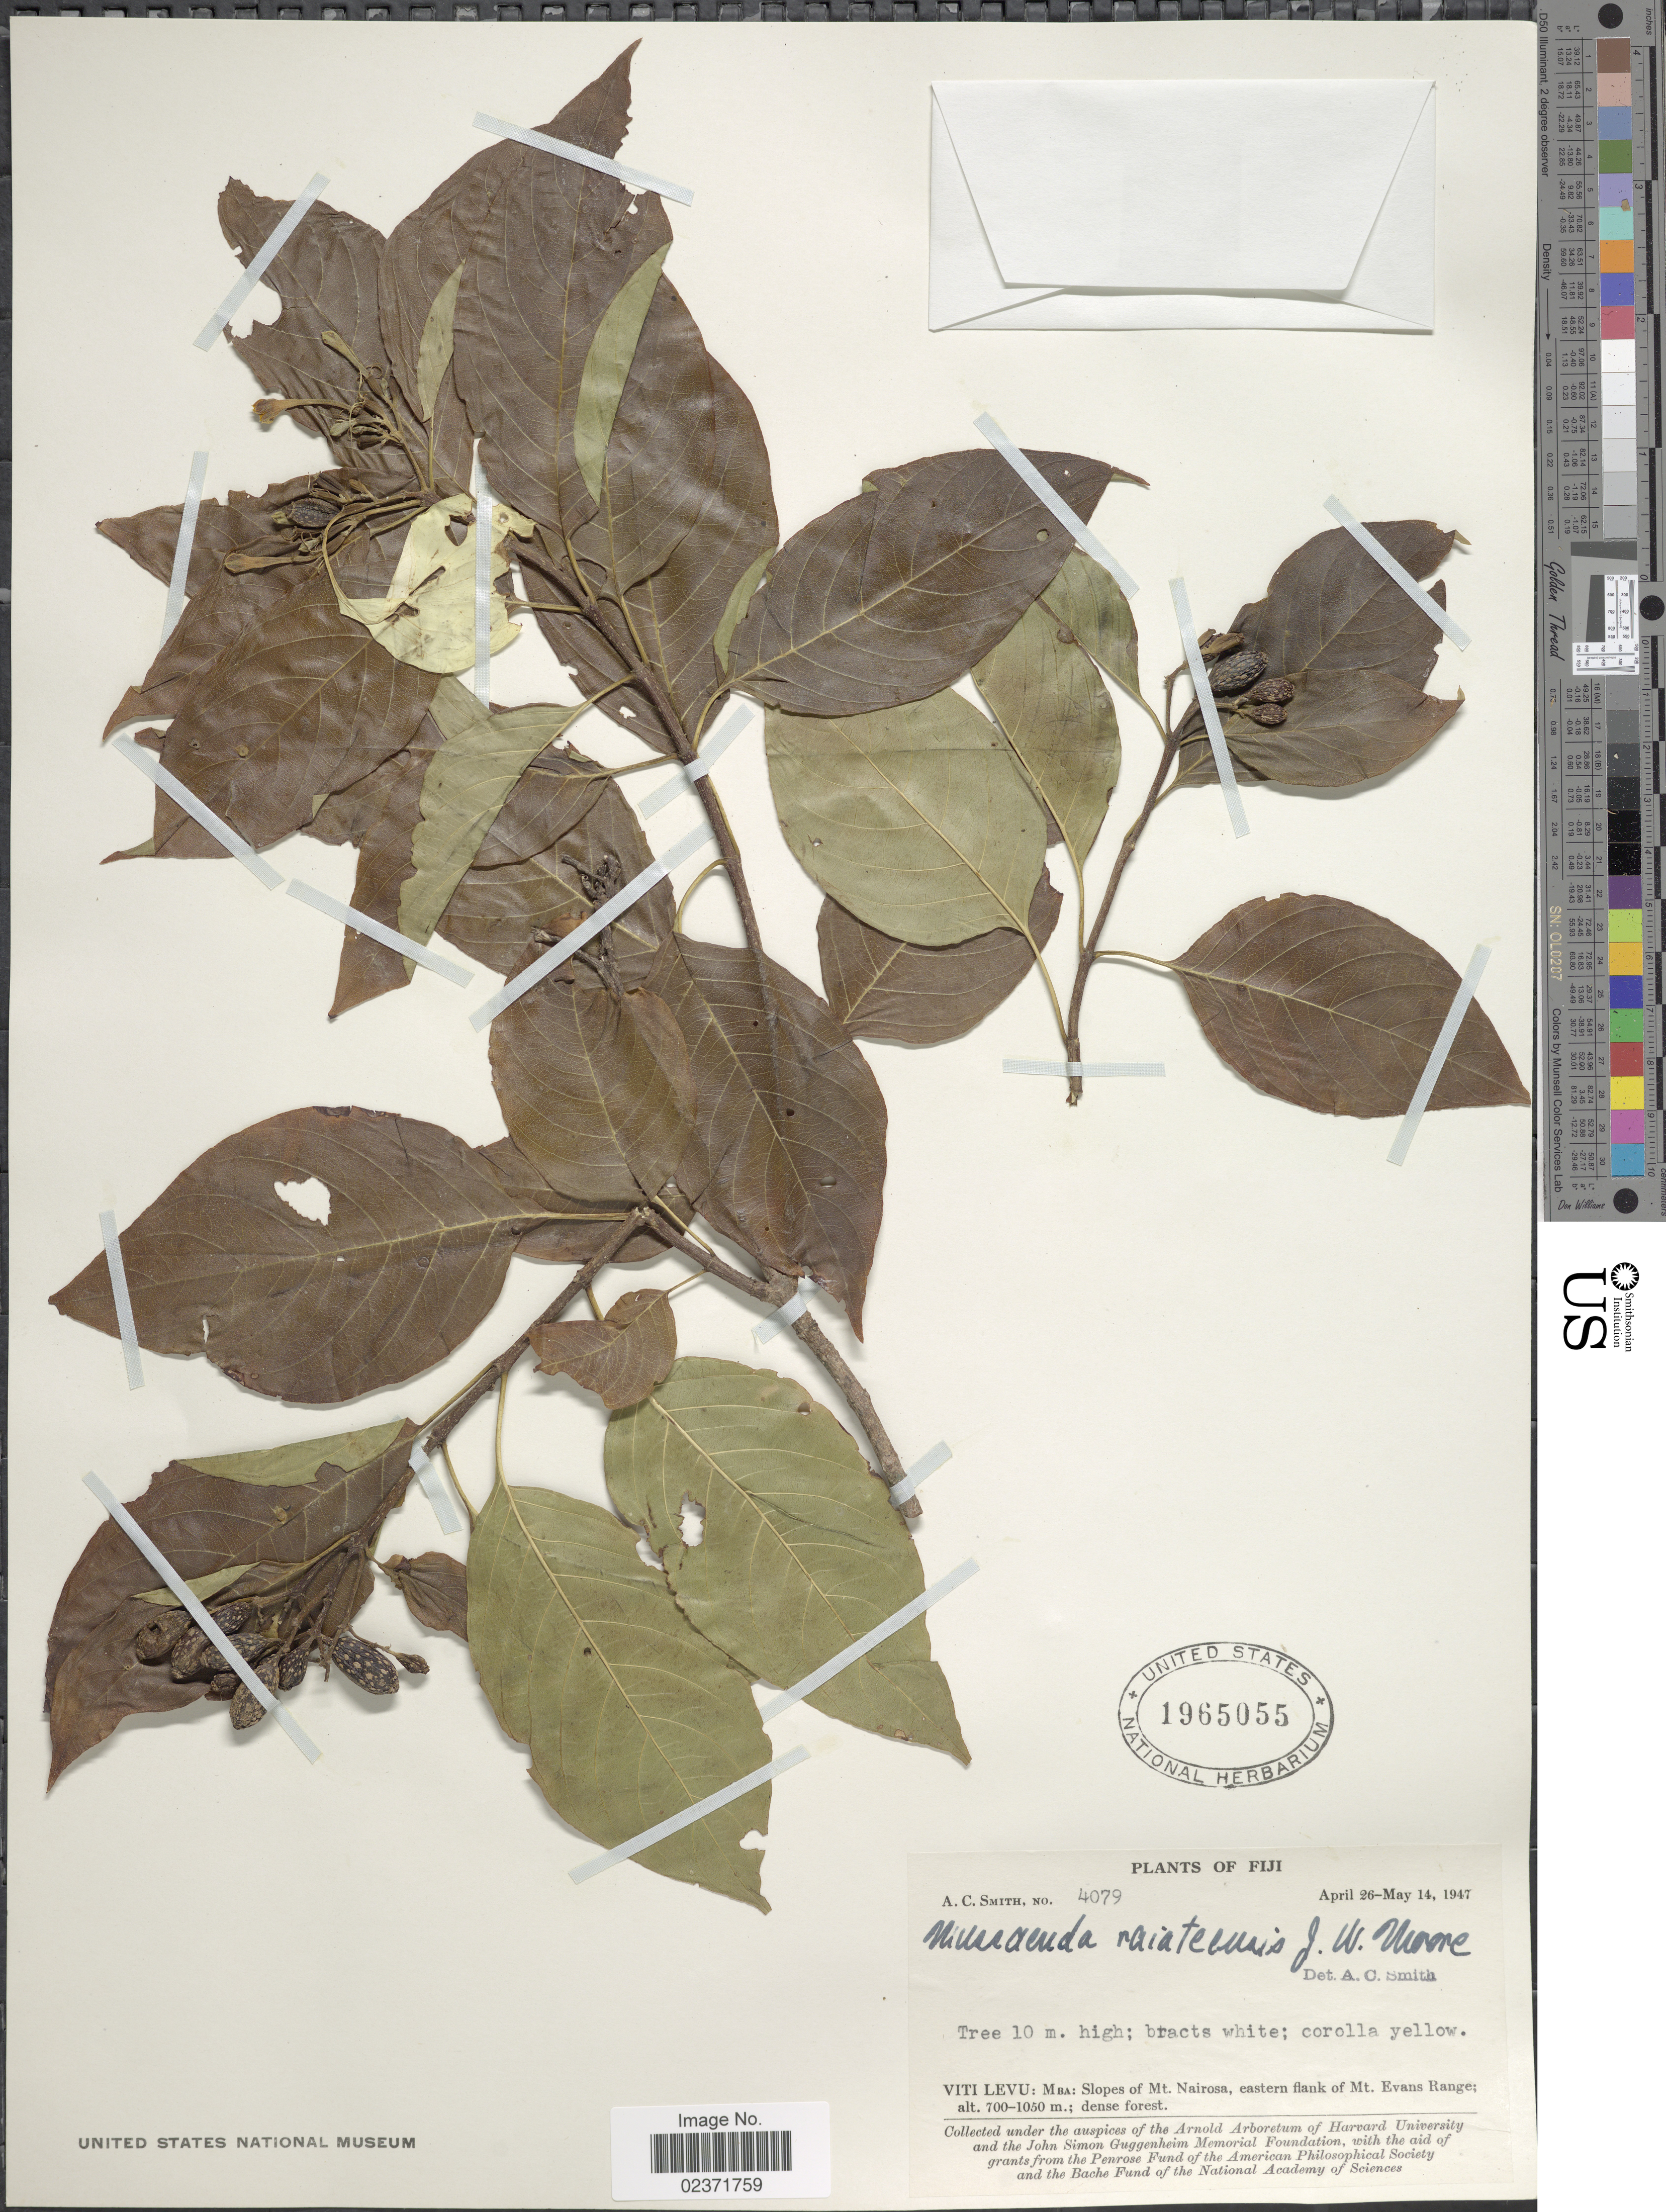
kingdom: Plantae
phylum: Tracheophyta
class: Magnoliopsida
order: Gentianales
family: Rubiaceae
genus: Mussaenda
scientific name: Mussaenda raiateensis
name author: J.W. Moore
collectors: A. C. Smith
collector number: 4079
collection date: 1947-04-26/1947-05-14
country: Fiji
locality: Viti Levu: Mba: Slopes of Mt. Nairosa, eastern flank of Mt. Evans Range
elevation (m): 700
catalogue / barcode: US 1965055